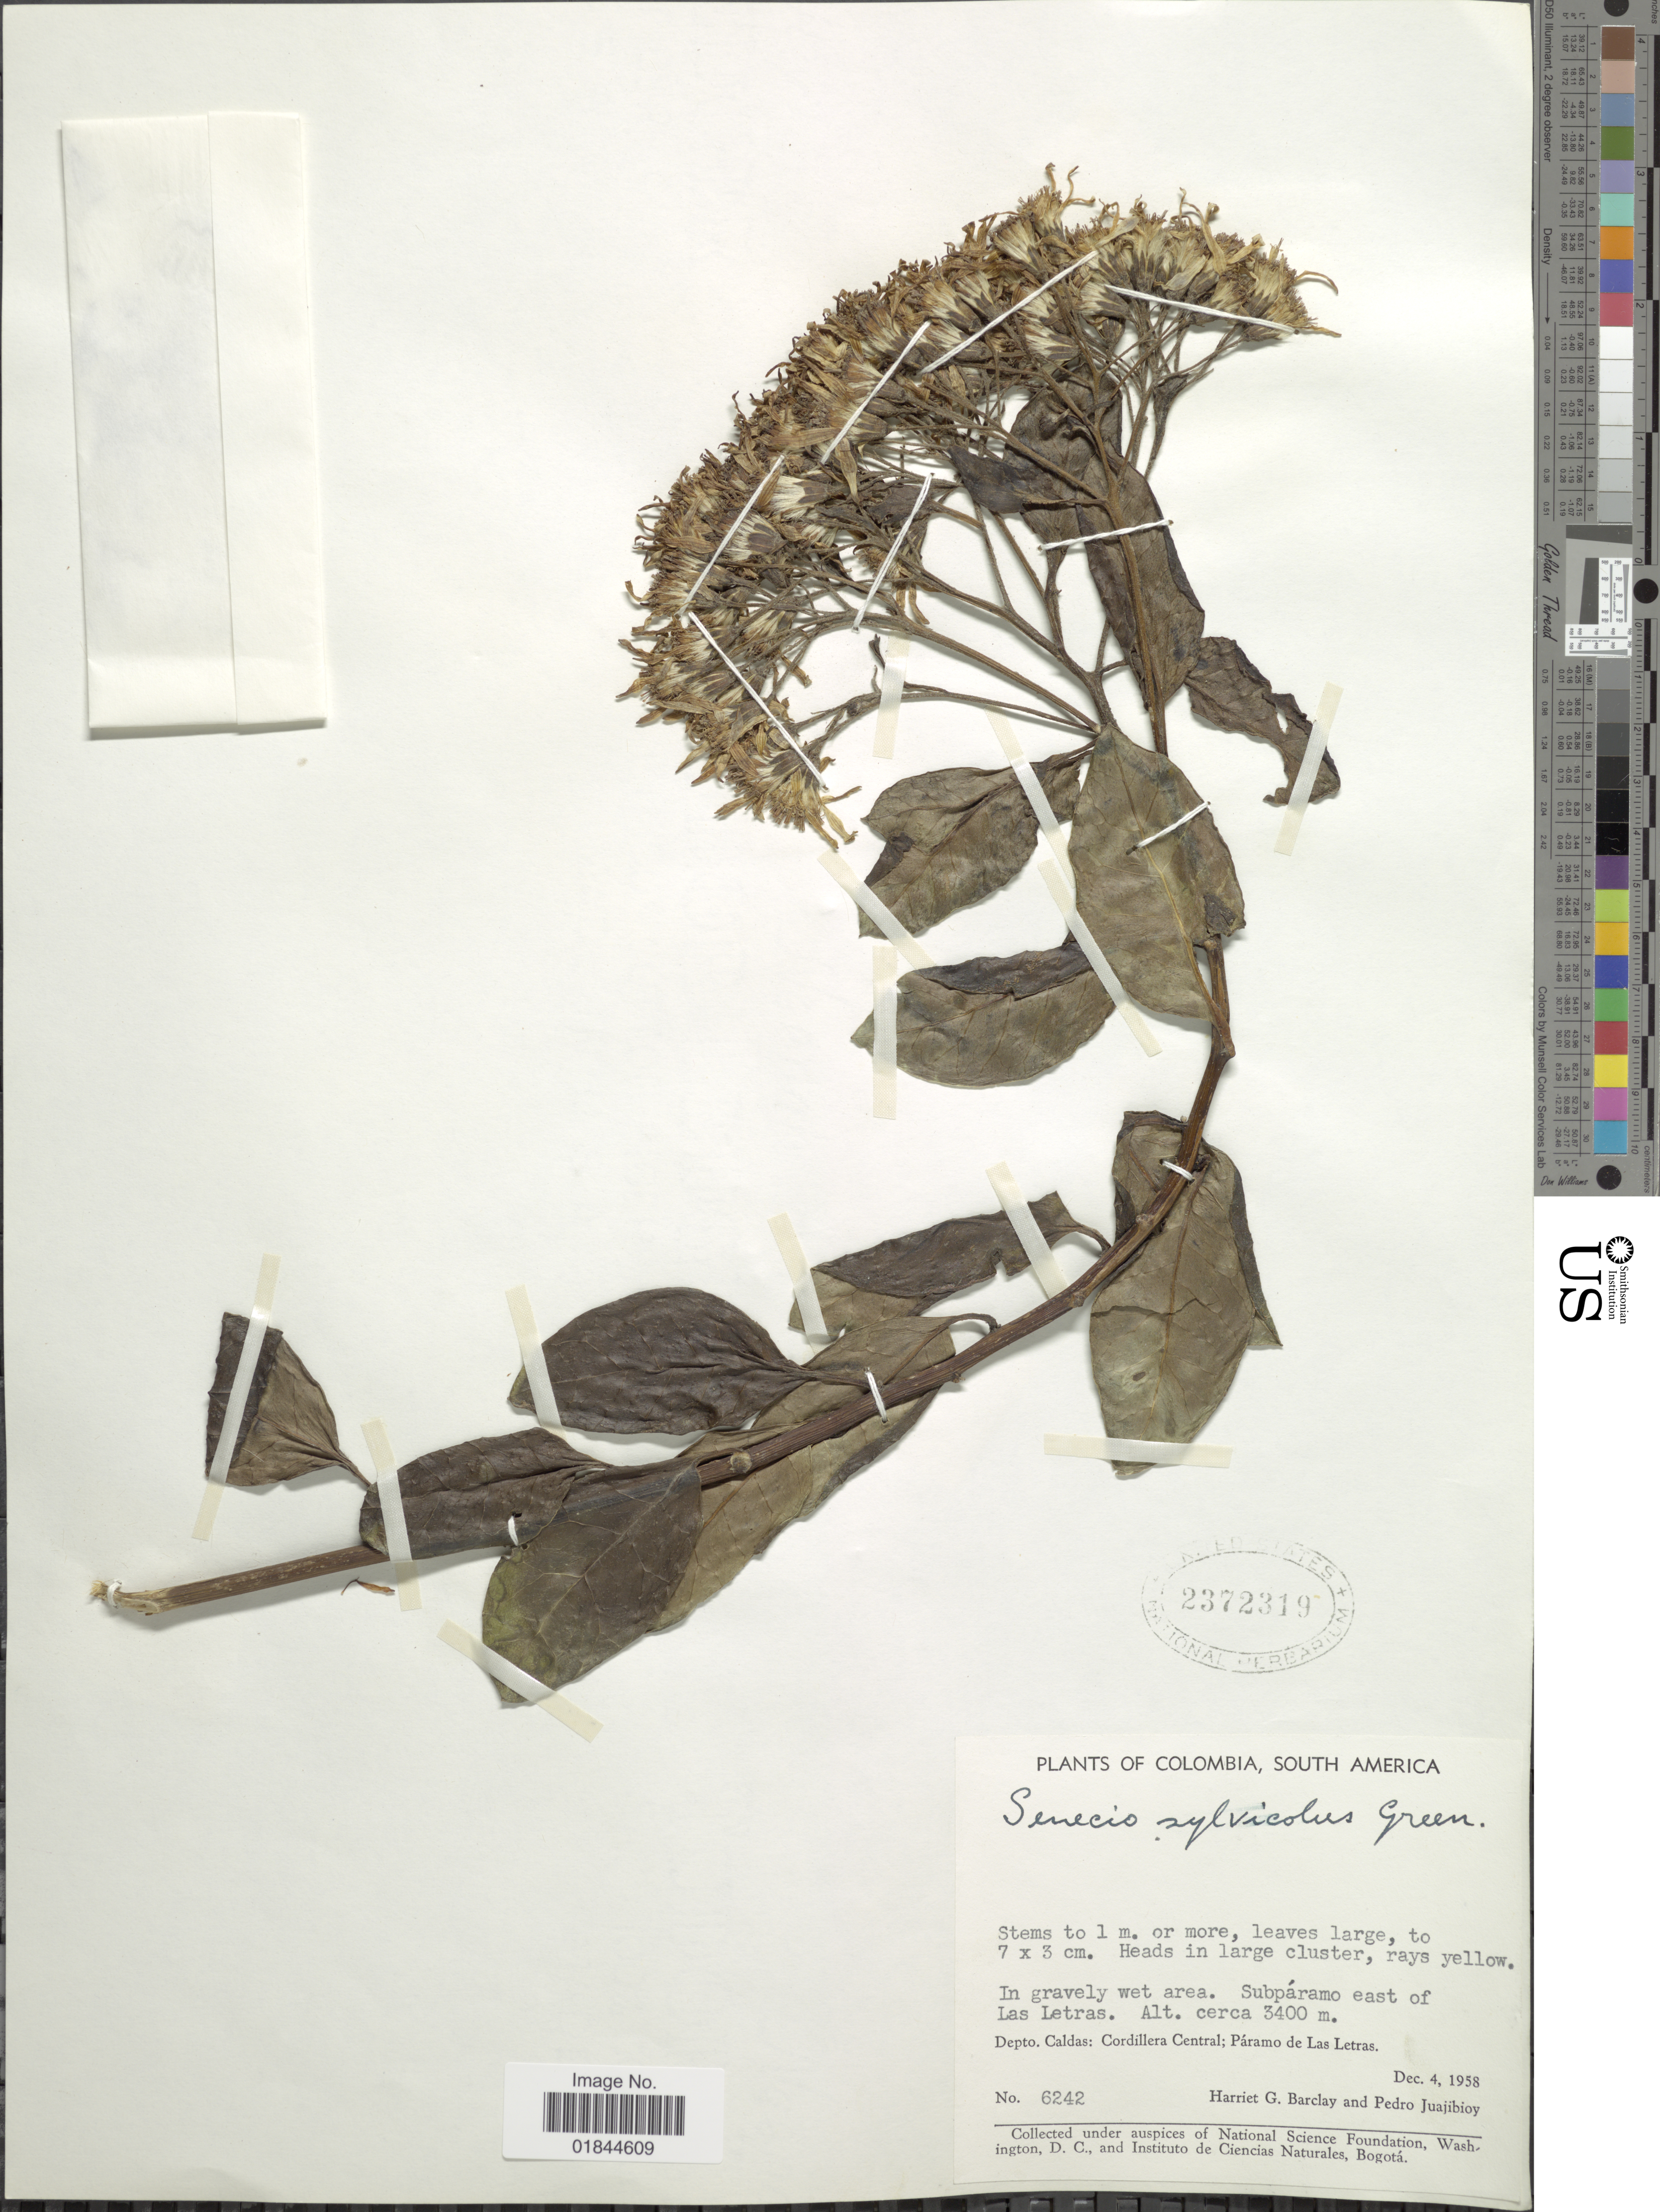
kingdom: Plantae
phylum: Tracheophyta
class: Magnoliopsida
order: Asterales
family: Asteraceae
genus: Pentacalia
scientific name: Pentacalia sylvicola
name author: (Greenm.) Cuatrec.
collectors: H. G. Barclay & P. Juajibioy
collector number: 6242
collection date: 1958-12-04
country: Colombia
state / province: Caldas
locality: Cordillera Central, Paramo de Las Letras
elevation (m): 3400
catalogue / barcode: US 2372319